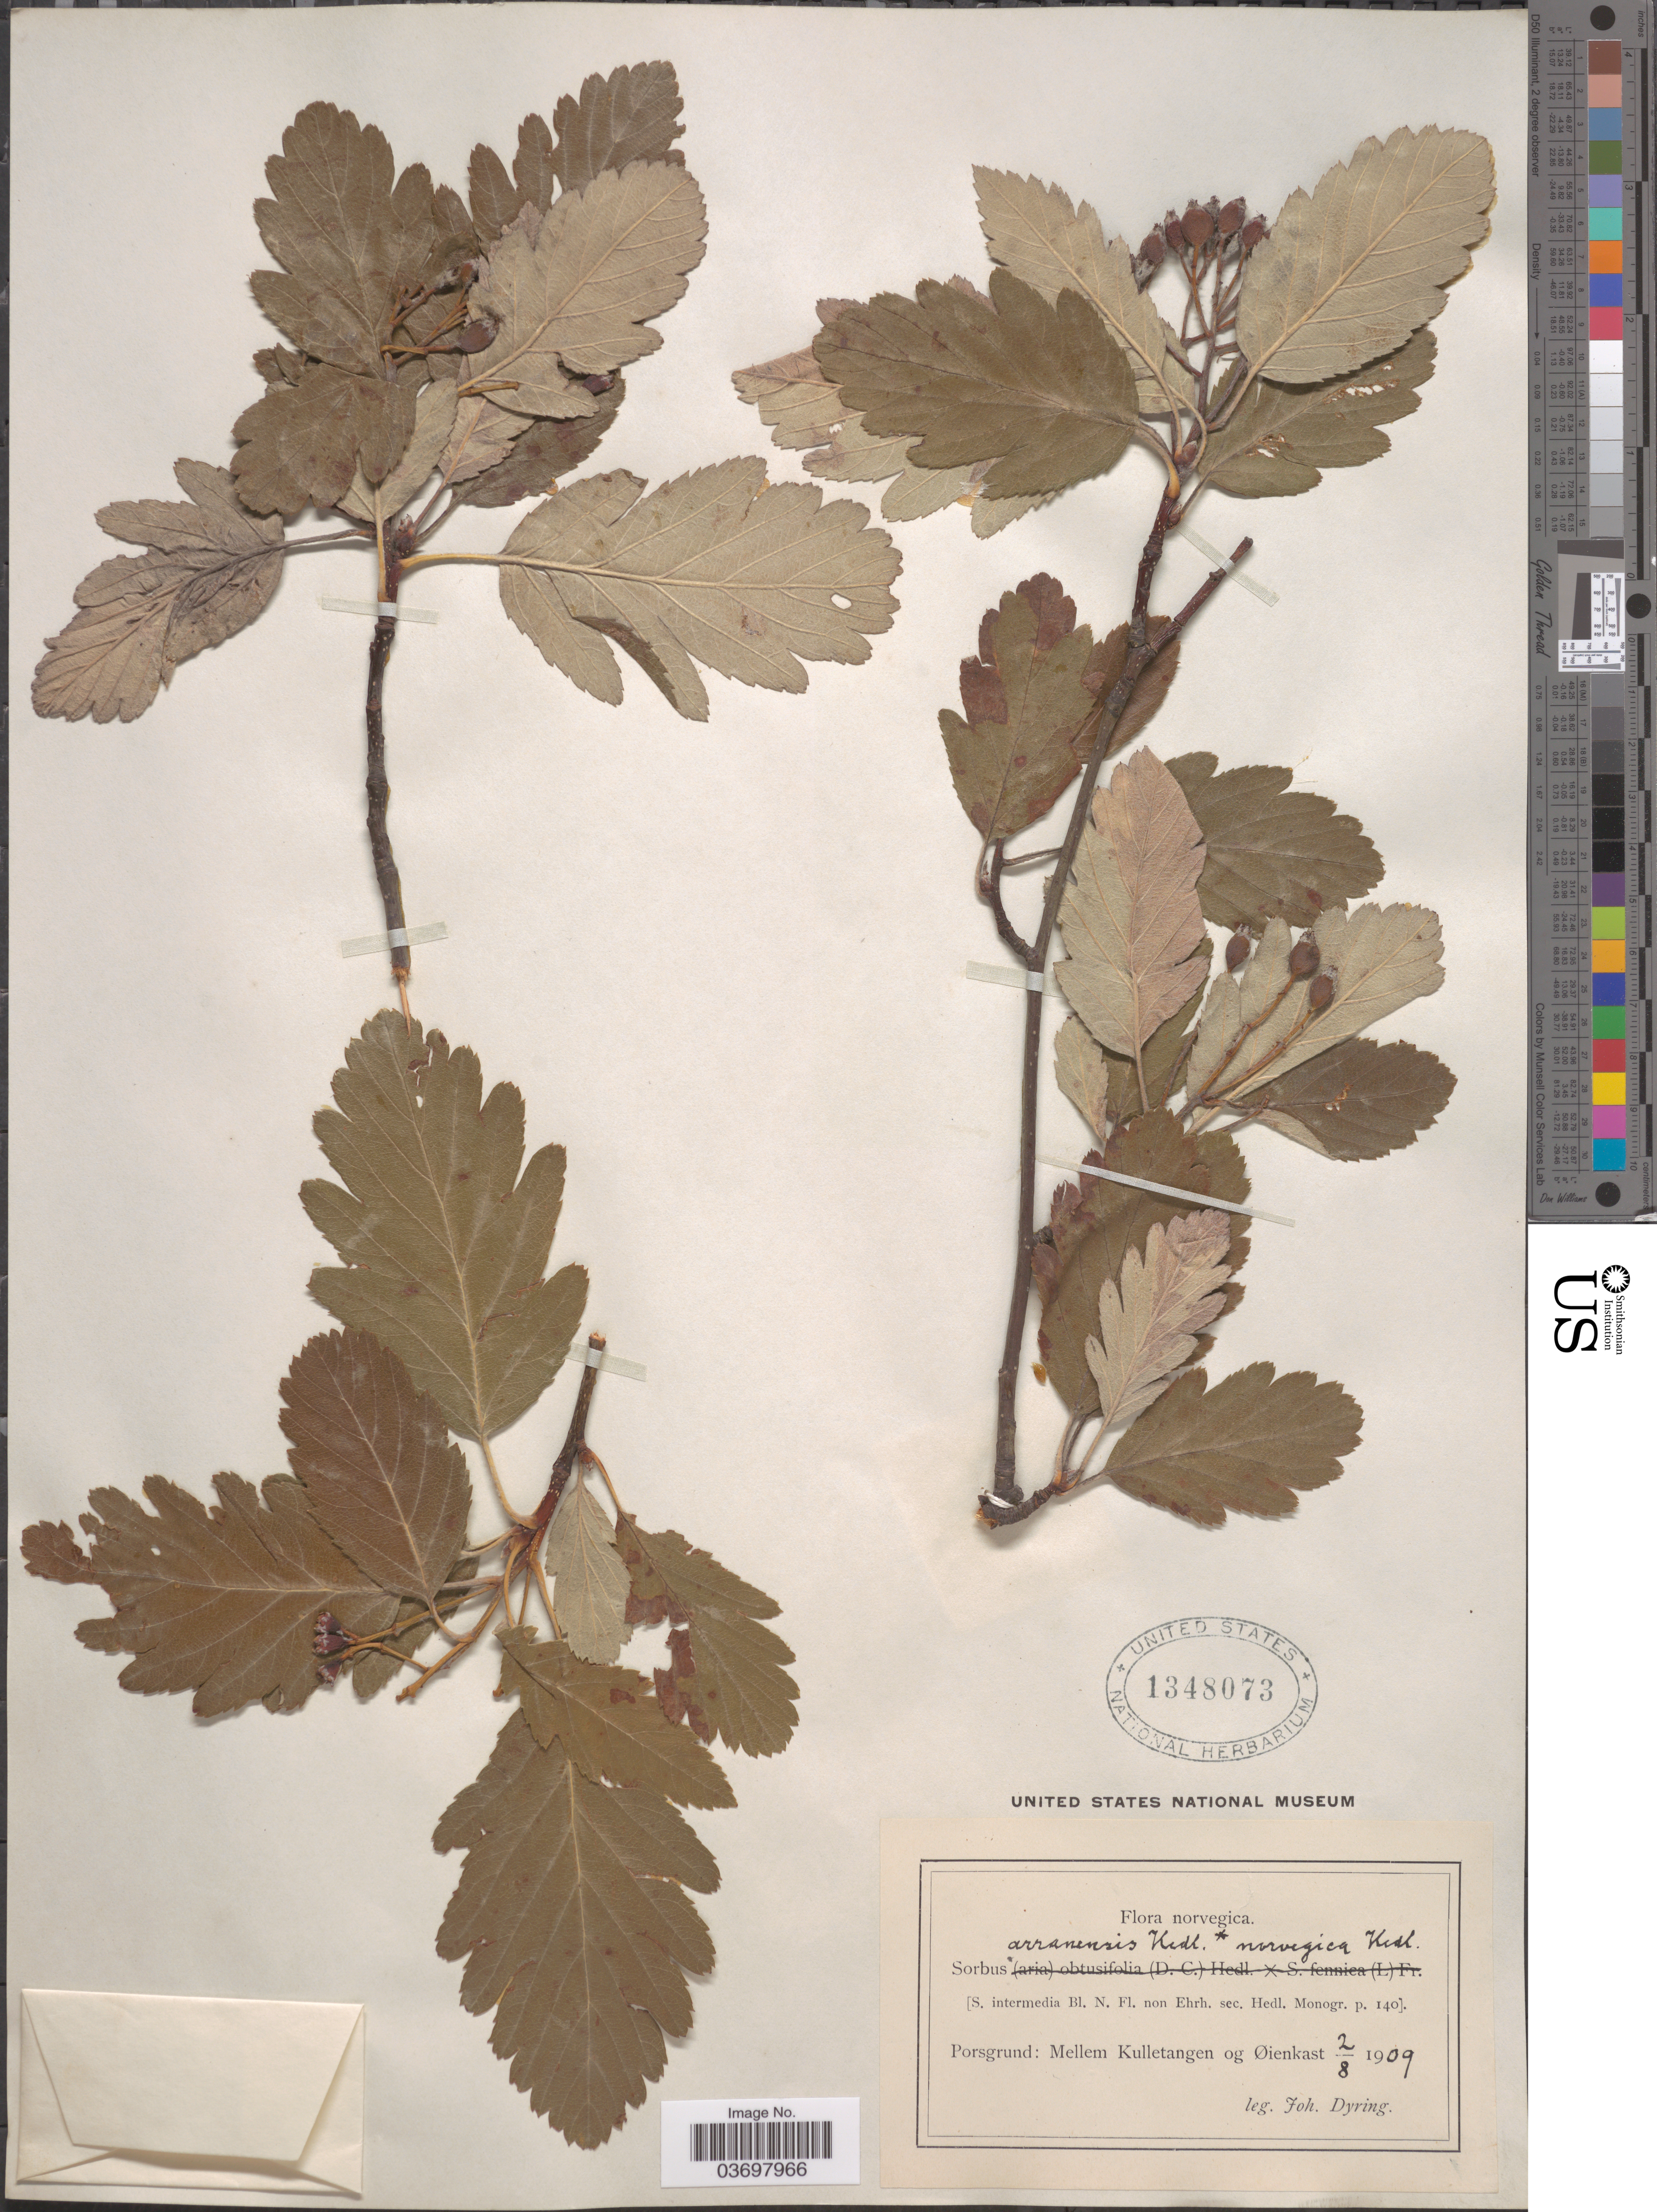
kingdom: Plantae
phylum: Tracheophyta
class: Magnoliopsida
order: Rosales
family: Rosaceae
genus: Sorbus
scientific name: Sorbus arranensis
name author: Hedl.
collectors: J. Dyring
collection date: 1909-08-02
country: Norway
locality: Norvegica. Porsgrund: Mellem Kulletangen og Øienkast.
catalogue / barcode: US 1348073